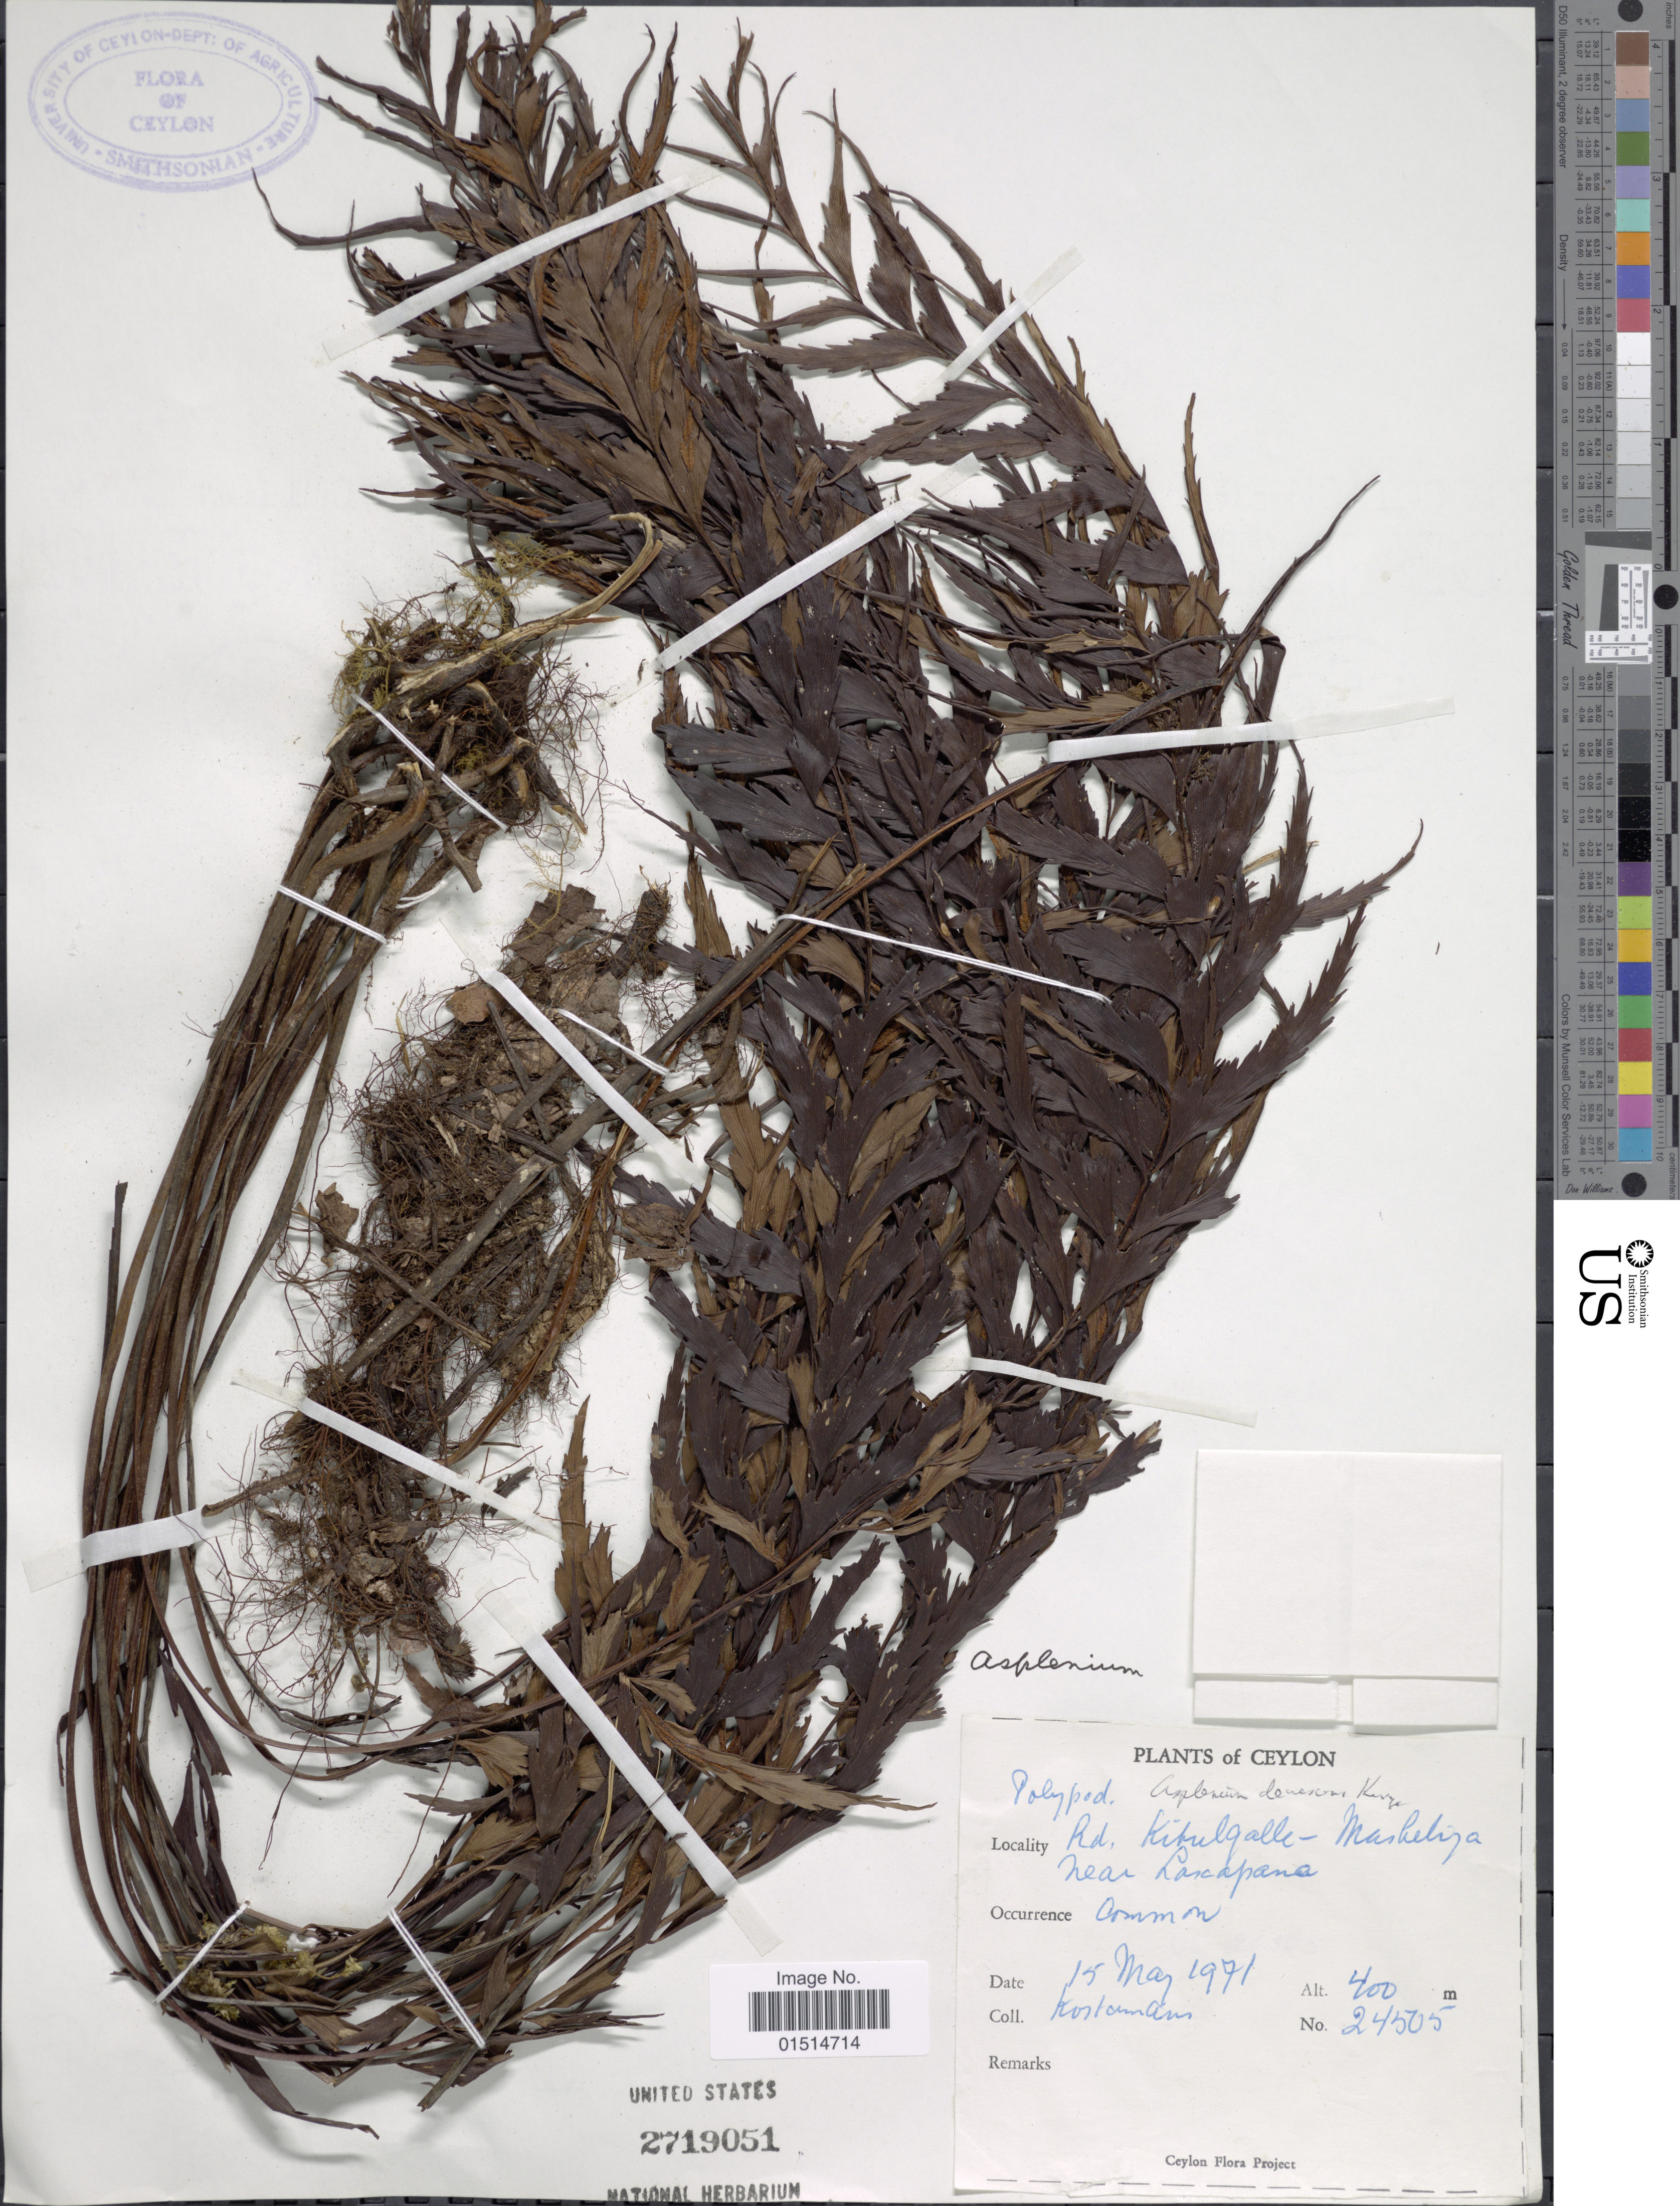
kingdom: Plantae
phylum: Tracheophyta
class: Polypodiopsida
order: Polypodiales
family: Aspleniaceae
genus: Asplenium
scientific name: Asplenium decrescens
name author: Kunze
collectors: Kostermans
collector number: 24505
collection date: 1971-03-15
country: Sri Lanka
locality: Ceylon, Rd. Kibulgalle - Maskeliya near Lascapana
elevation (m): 400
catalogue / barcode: US 2719051